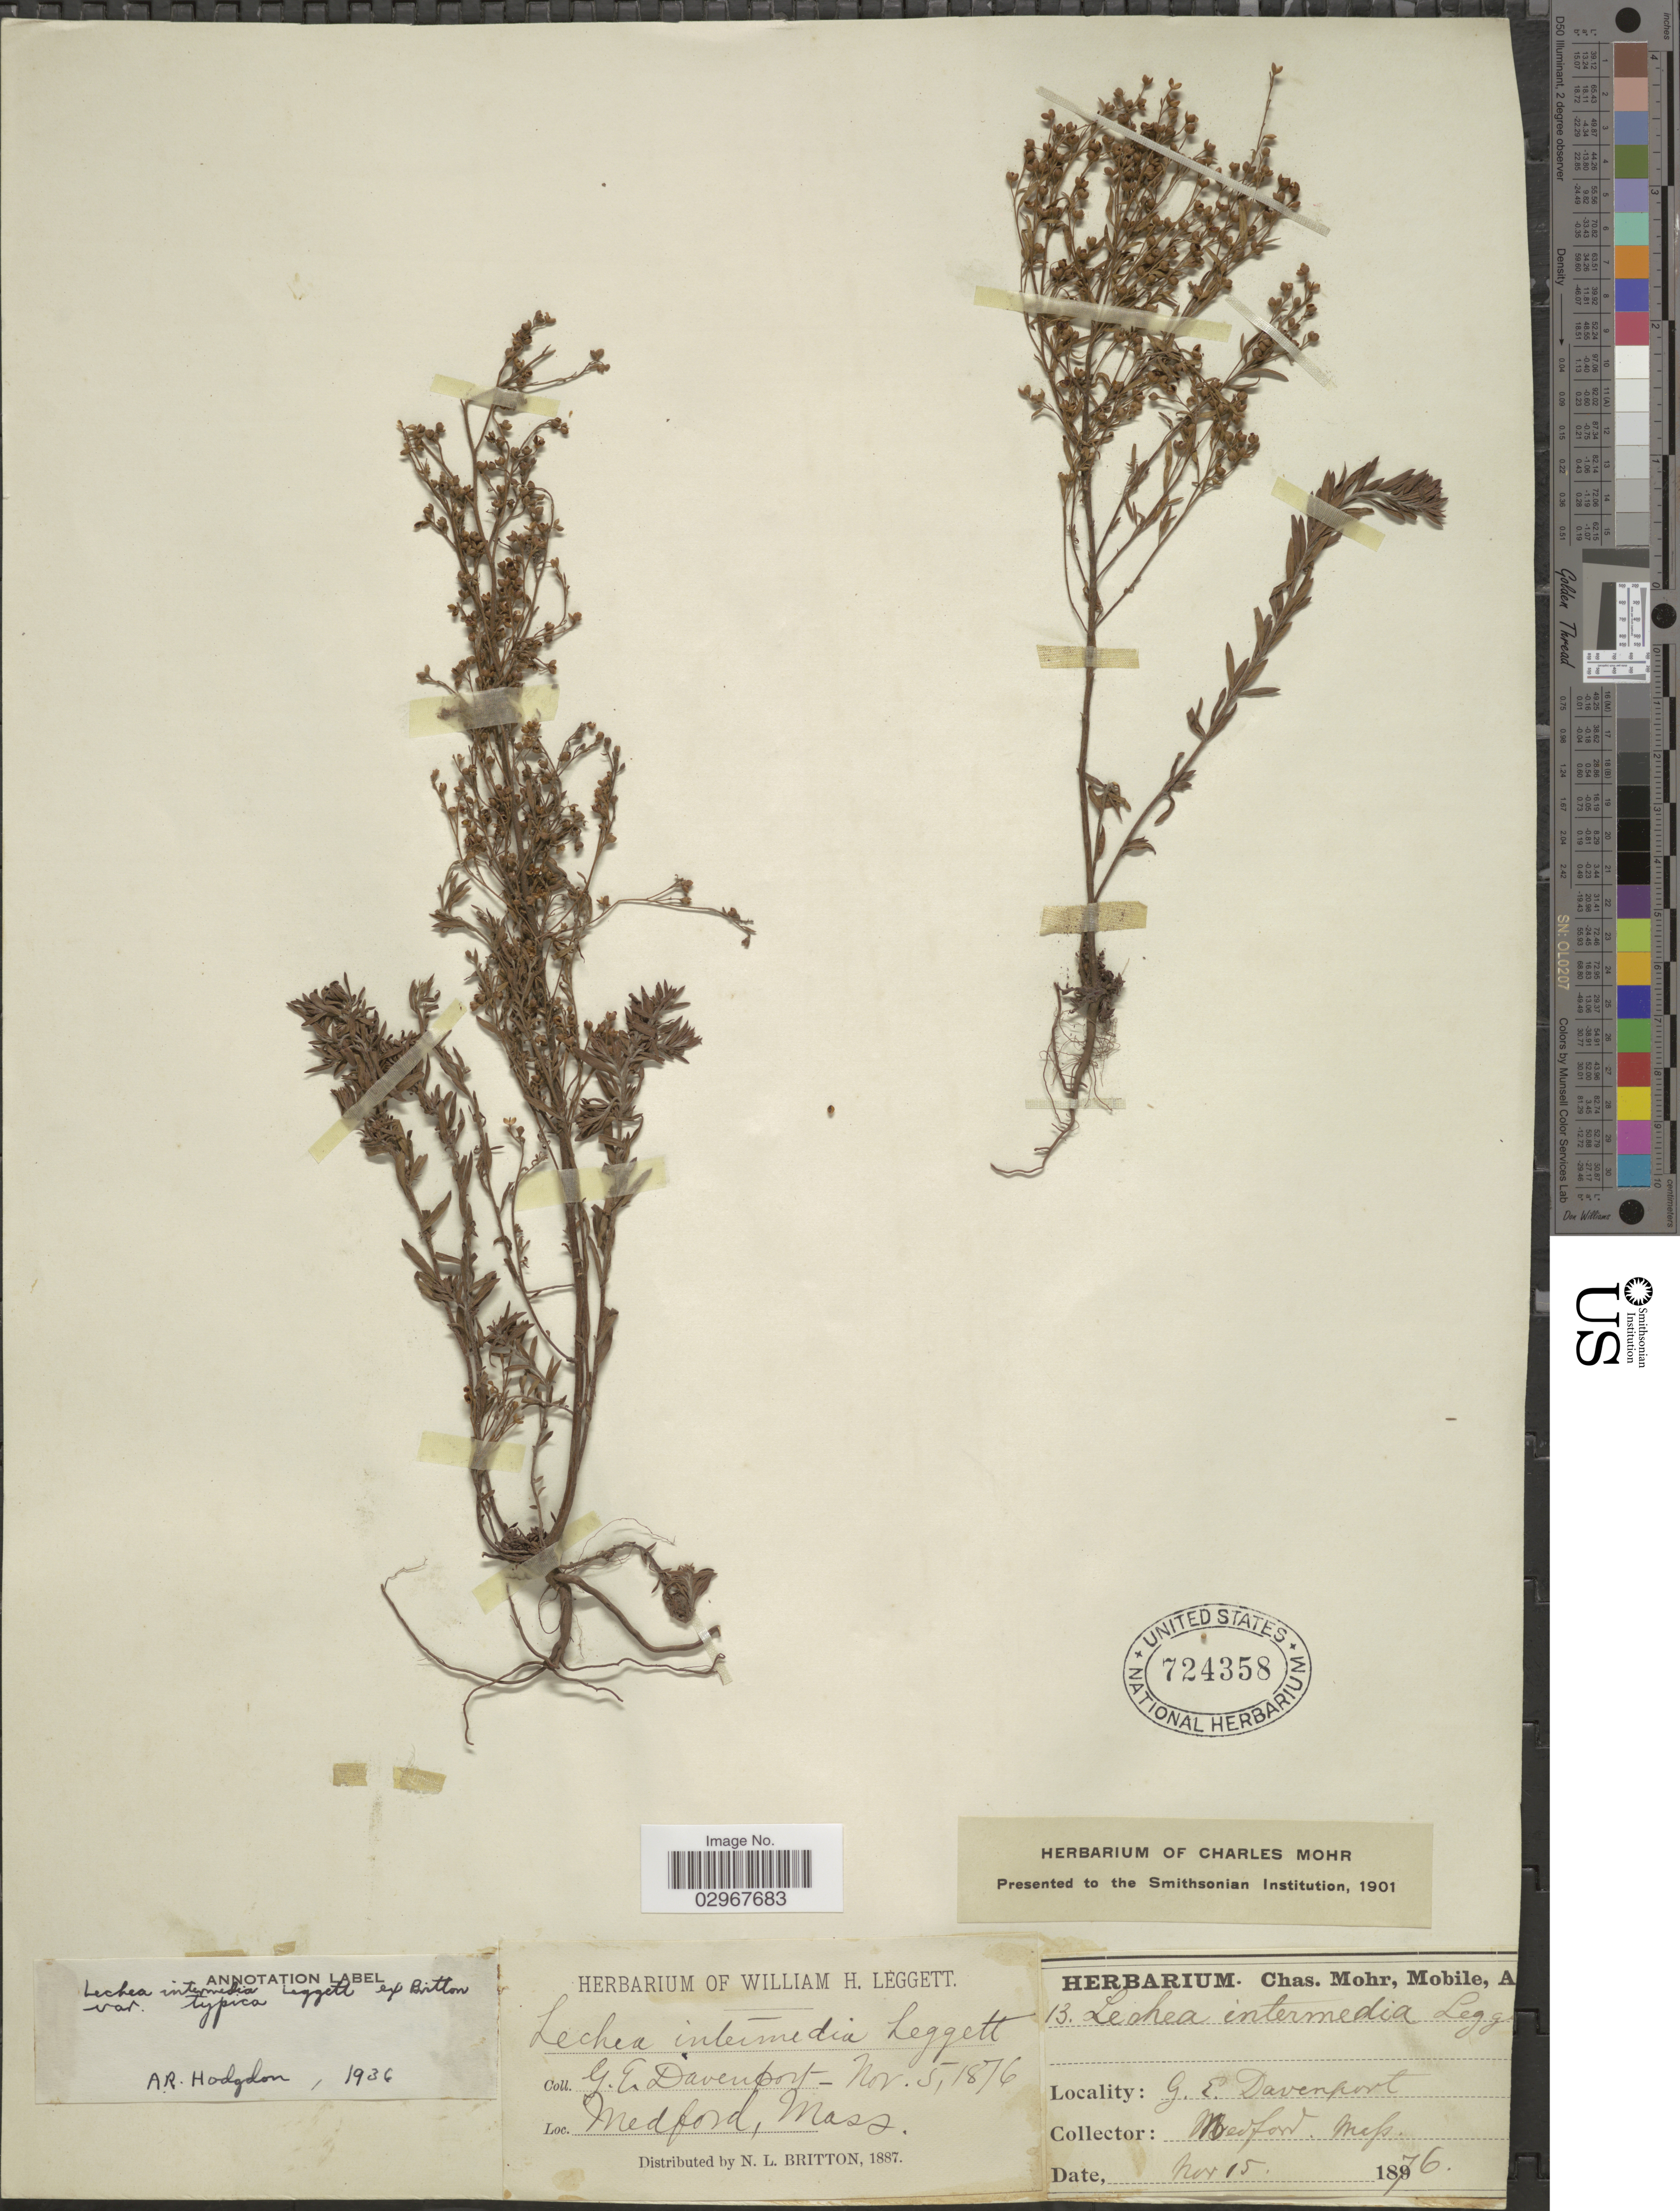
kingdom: Plantae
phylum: Tracheophyta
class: Magnoliopsida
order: Malvales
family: Cistaceae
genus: Lechea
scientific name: Lechea intermedia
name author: Legg. ex Britton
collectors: G. E. Davenport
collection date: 1876-11-05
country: United States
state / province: Massachusetts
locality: Medford, Mass.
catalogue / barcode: US 724358